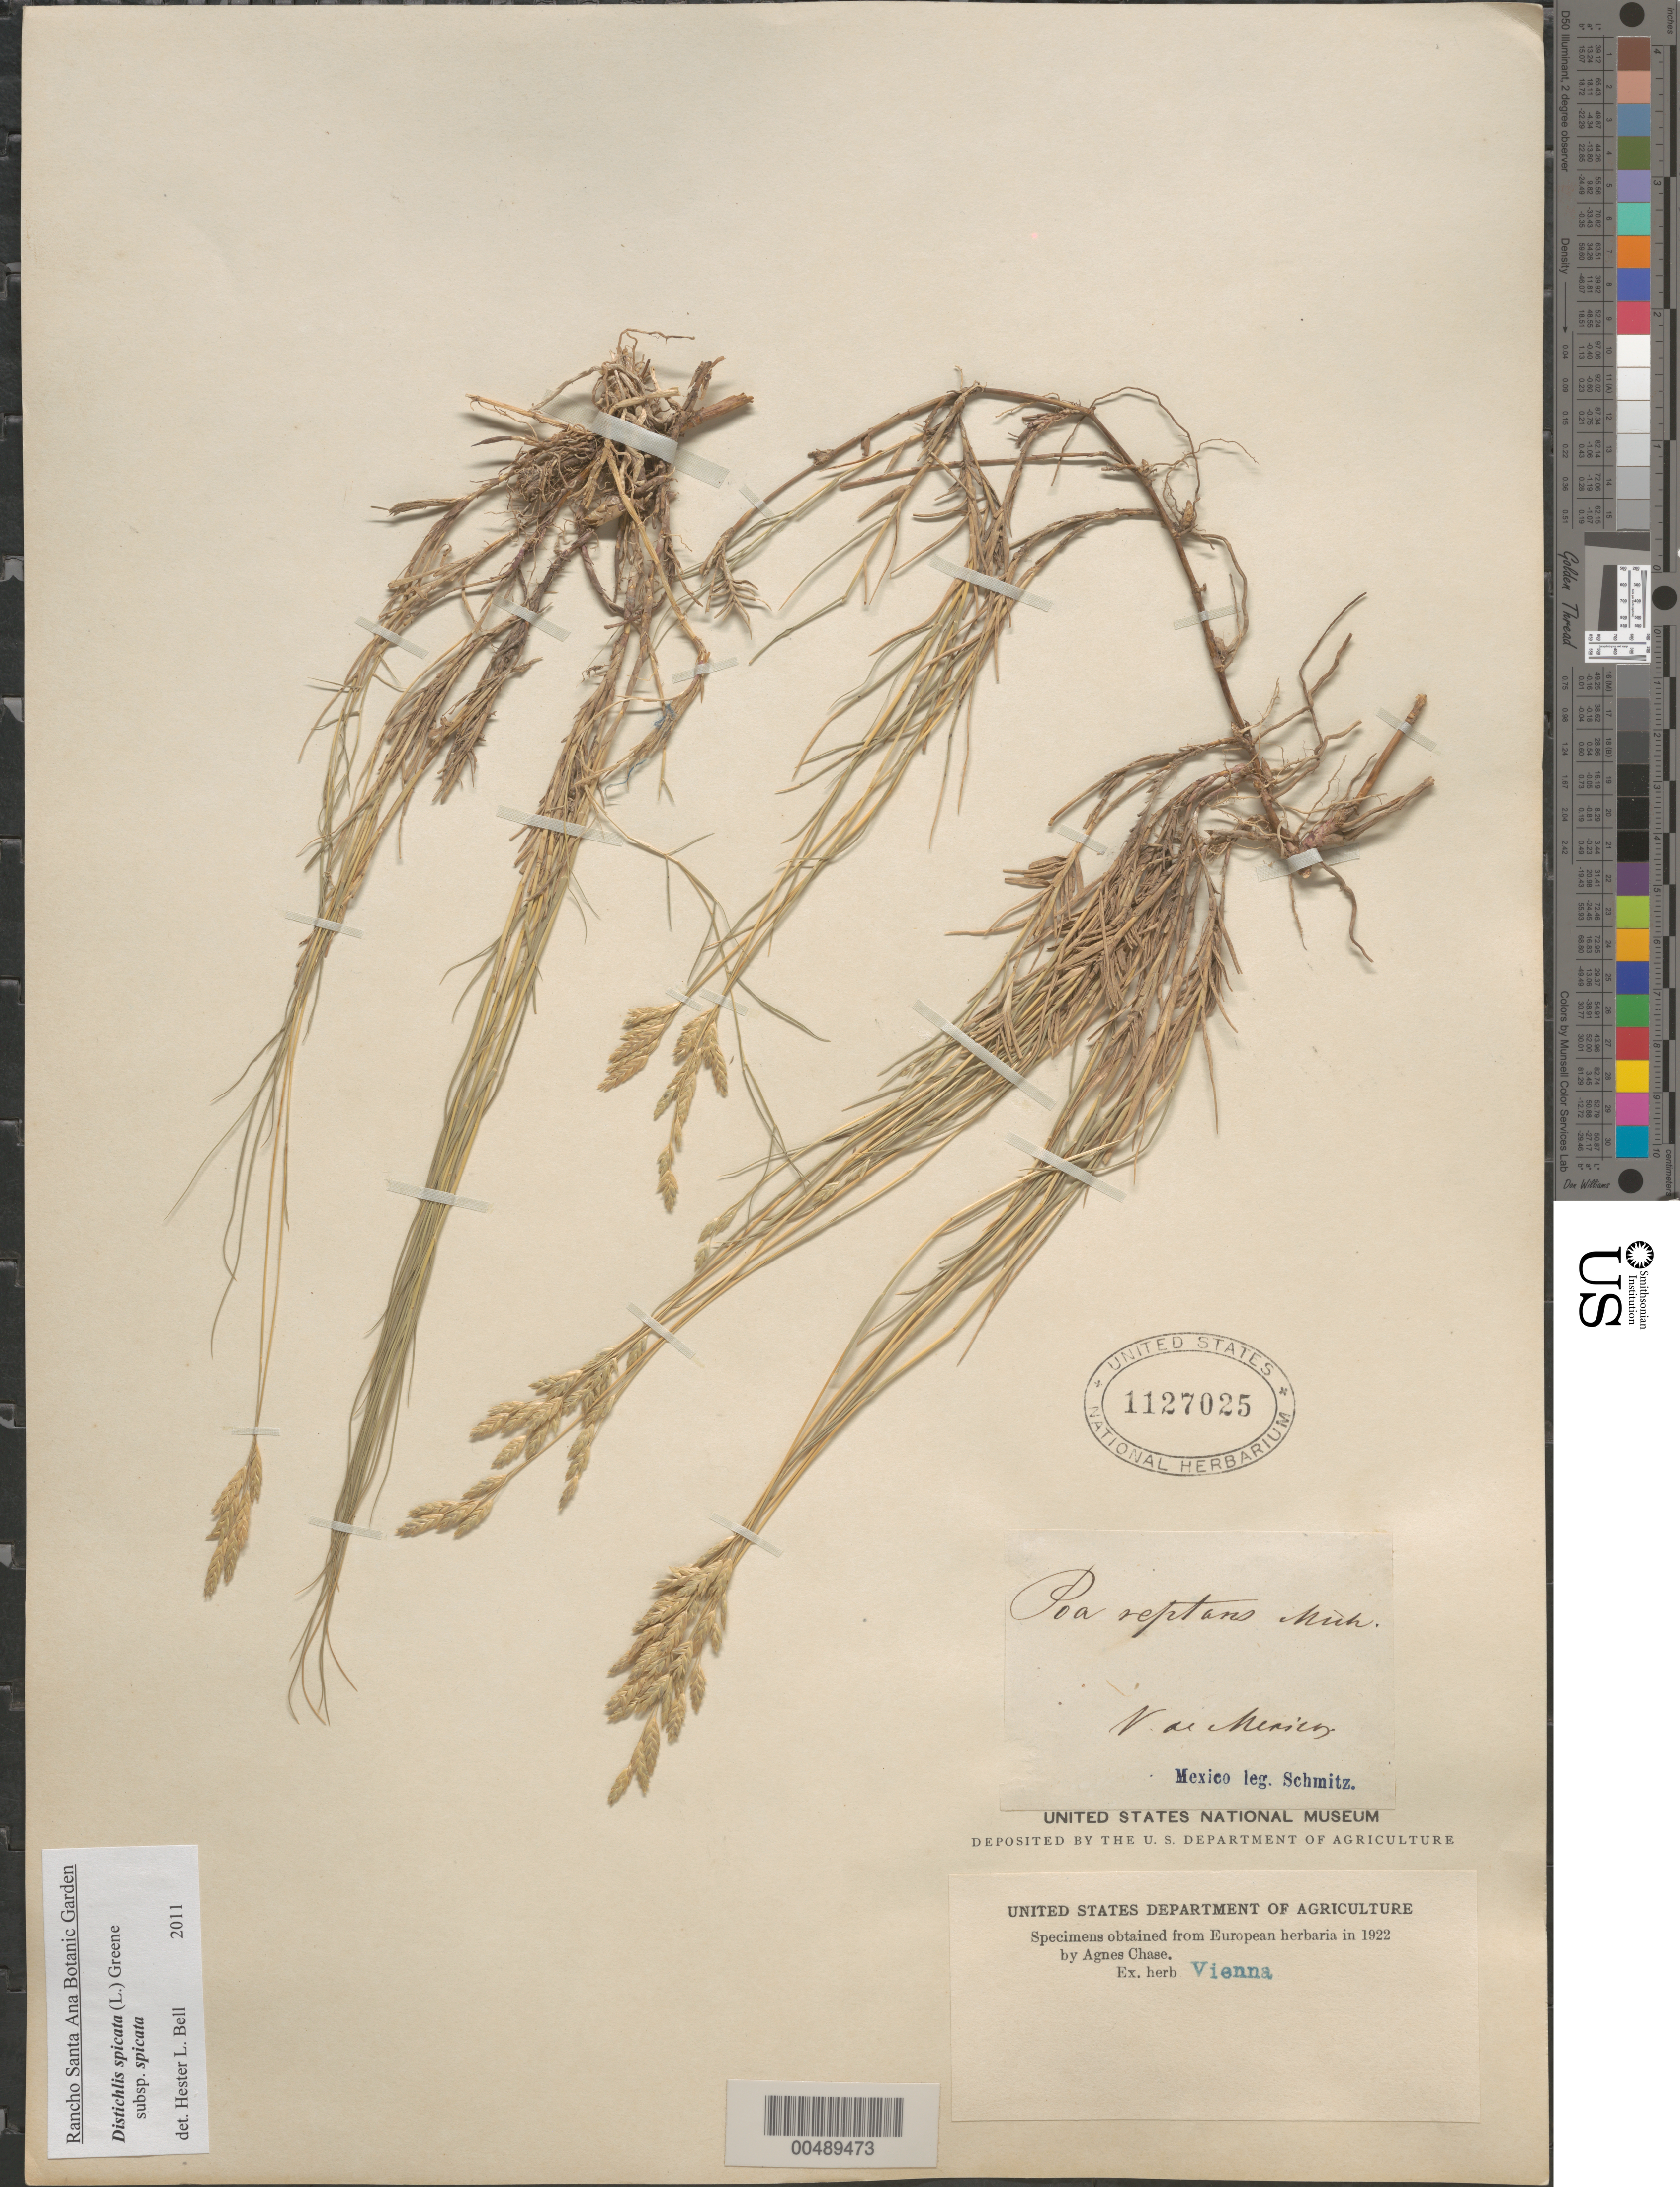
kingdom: Plantae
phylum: Tracheophyta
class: Liliopsida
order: Poales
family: Poaceae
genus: Distichlis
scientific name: Distichlis spicata subsp. spicata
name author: (L.) Greene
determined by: Bell, H. L.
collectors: -. Schmitz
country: Mexico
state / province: Durango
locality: Valley of Mexico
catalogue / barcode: US 1127025